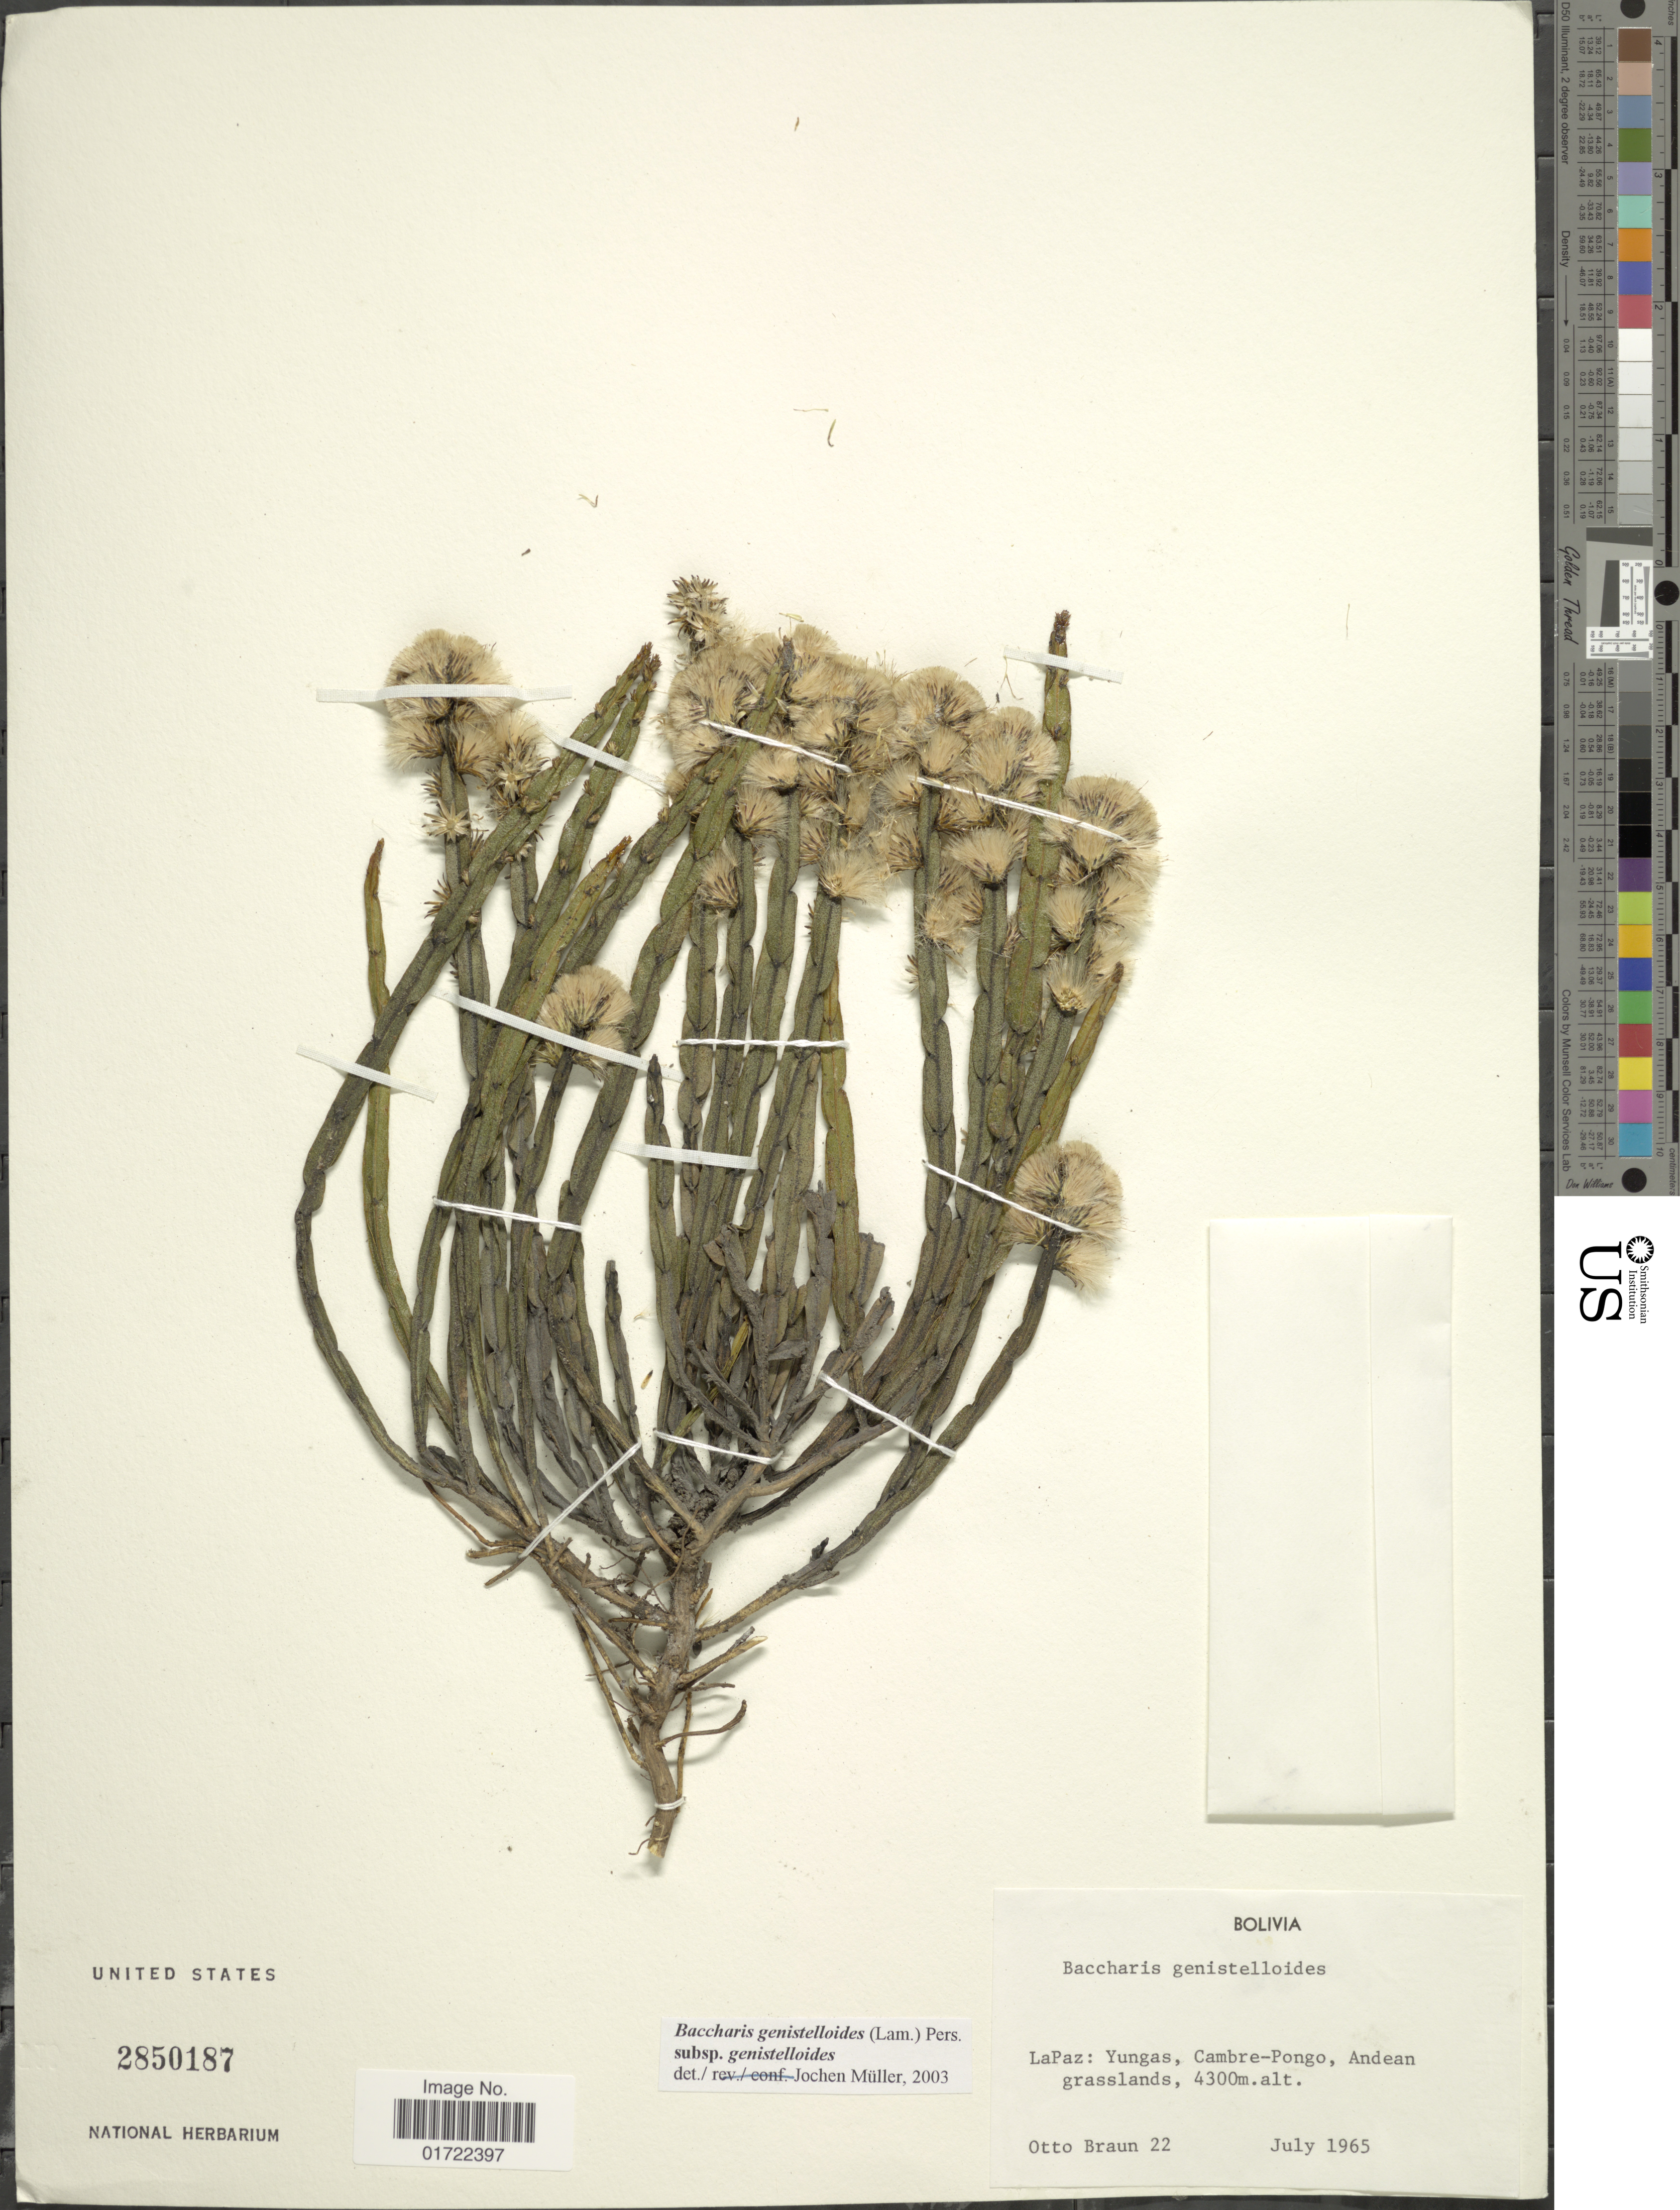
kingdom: Plantae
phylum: Tracheophyta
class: Magnoliopsida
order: Asterales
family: Asteraceae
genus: Baccharis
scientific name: Baccharis genistelloides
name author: (Lam.) Pers.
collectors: O. Braun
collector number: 22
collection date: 1965-07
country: Bolivia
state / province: La Paz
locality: Yungas, Cambre-Pongo, Andean grasslands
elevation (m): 4300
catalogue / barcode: US 2850187